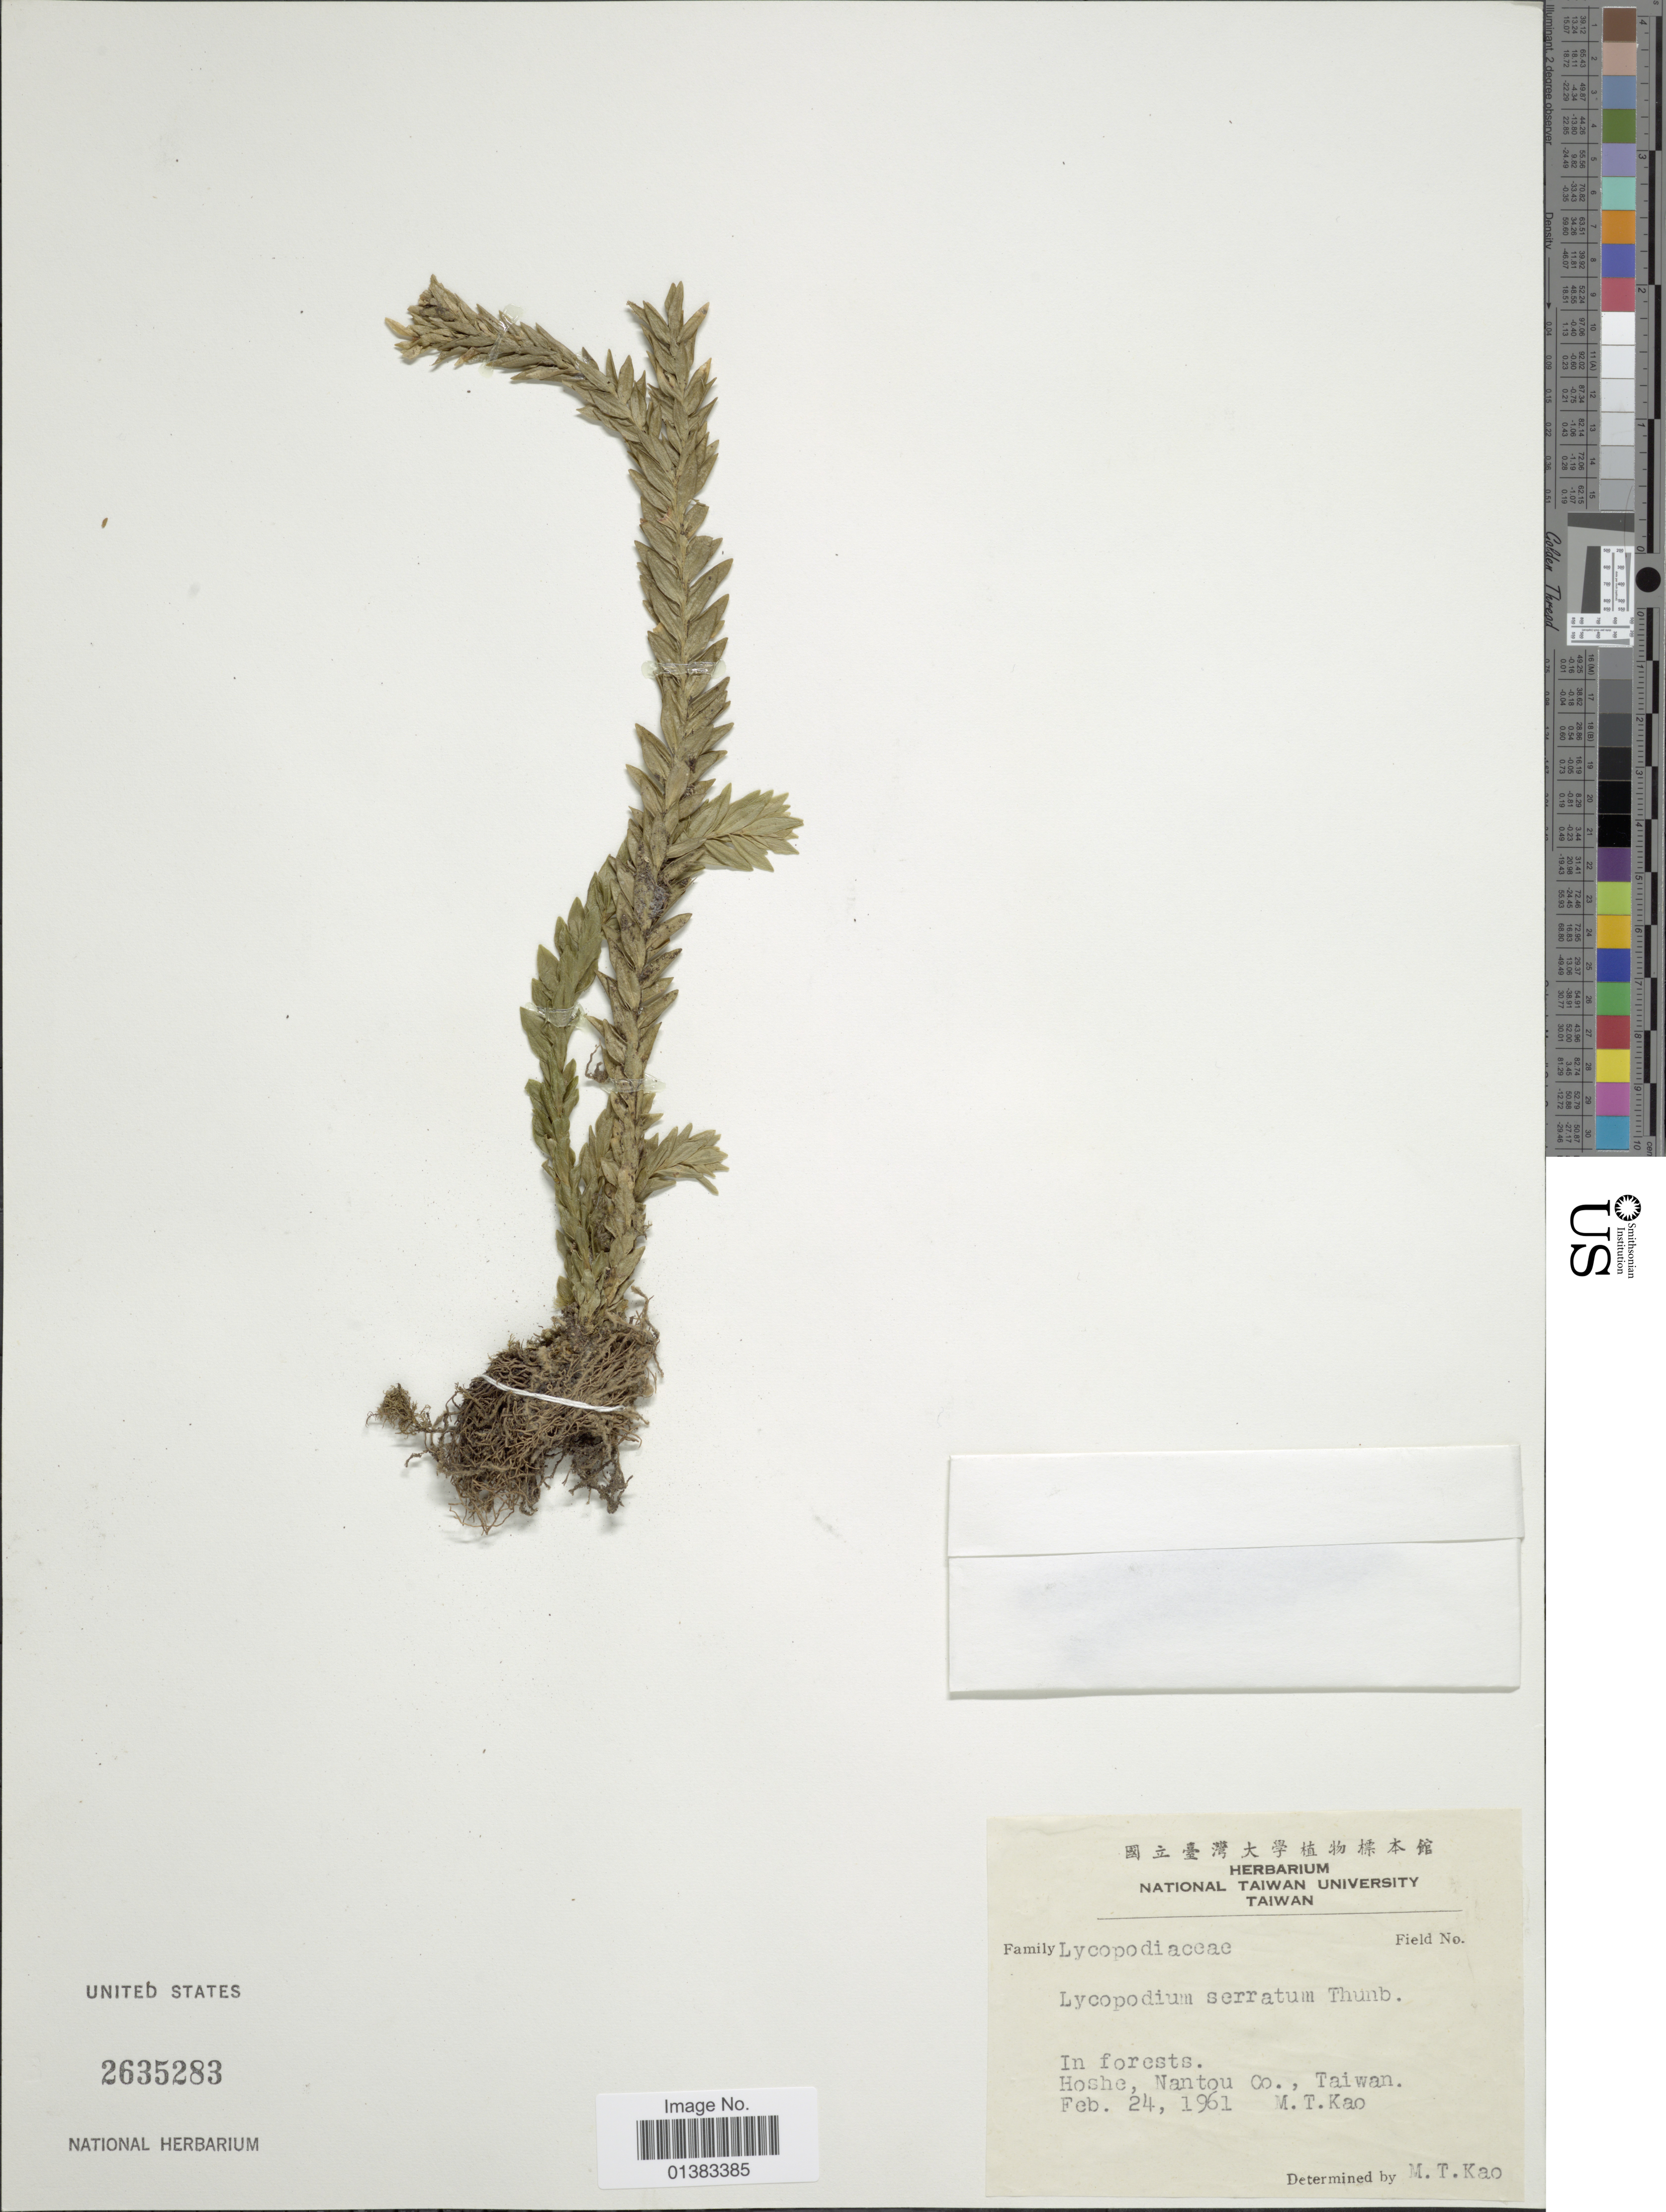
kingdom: Plantae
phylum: Tracheophyta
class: Lycopodiopsida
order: Lycopodiales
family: Lycopodiaceae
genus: Huperzia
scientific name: Huperzia serrata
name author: (Thunb.) Trevis.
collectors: M. T. Kao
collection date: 1961-02-24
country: Taiwan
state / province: Nantou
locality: Hoshe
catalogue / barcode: US 2635283